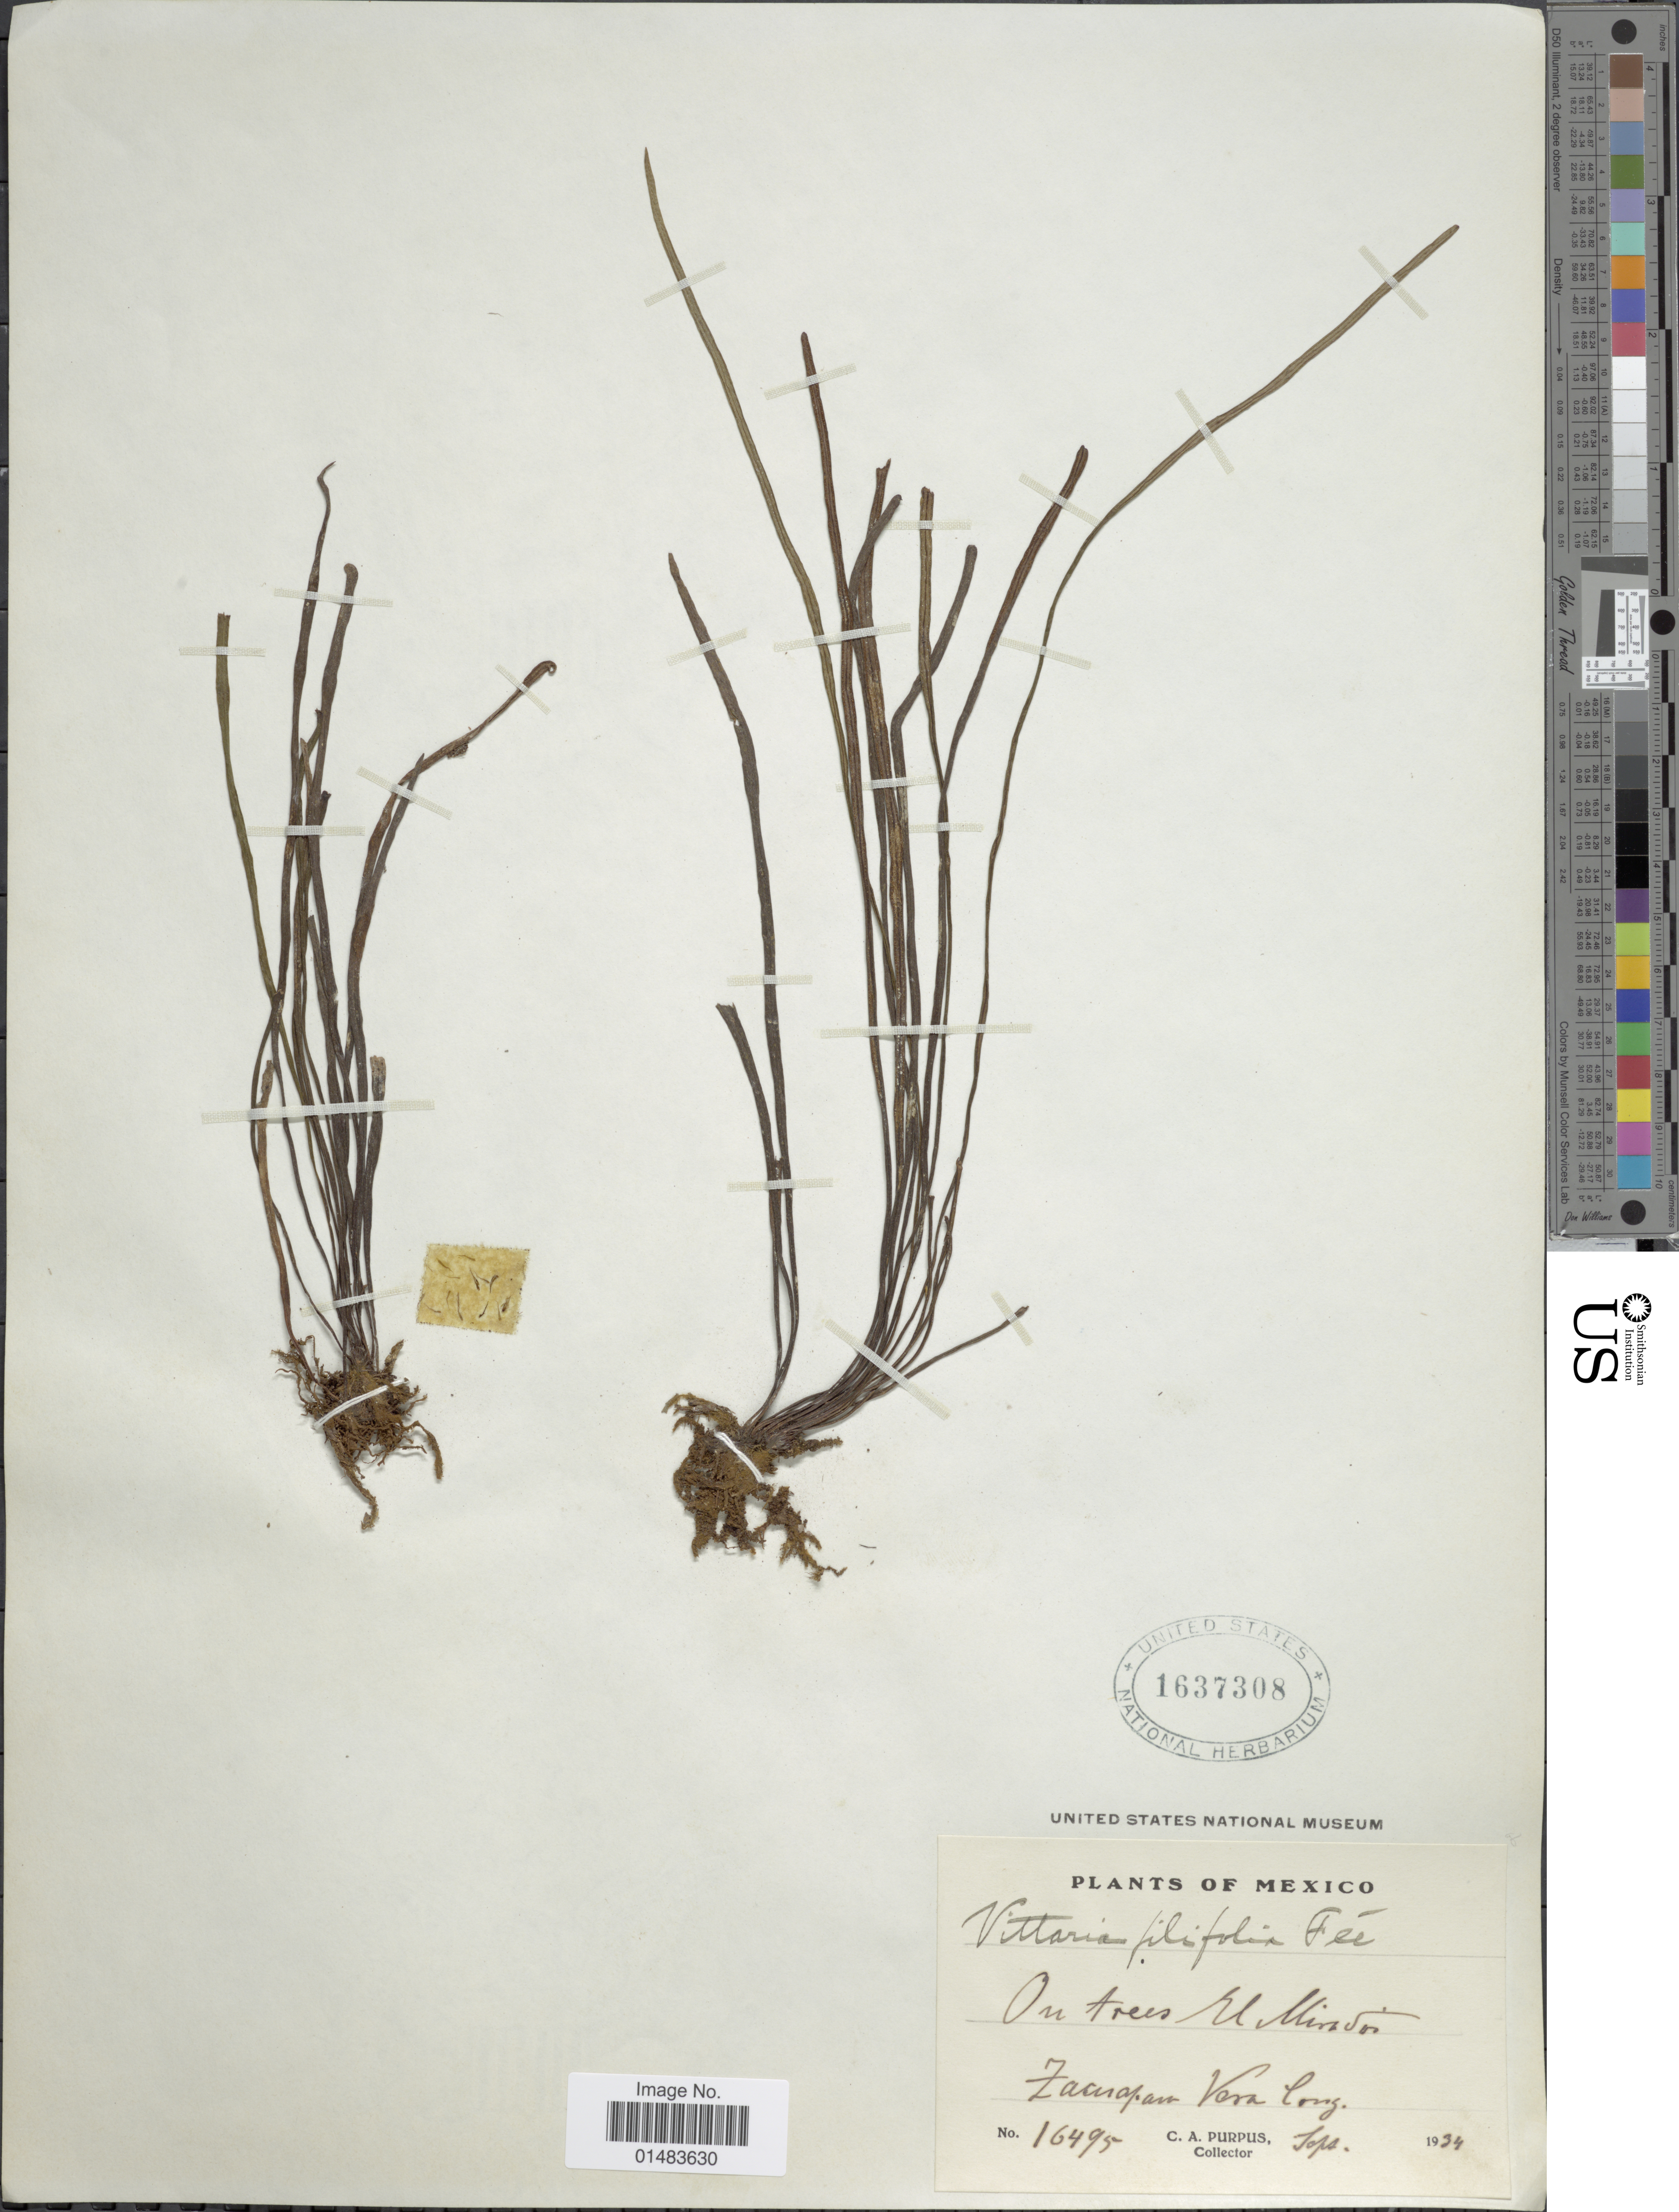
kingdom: Plantae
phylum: Tracheophyta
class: Polypodiopsida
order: Polypodiales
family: Pteridaceae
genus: Vittaria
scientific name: Vittaria graminifolia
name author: Kaulf.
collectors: C. A. Purpus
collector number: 16495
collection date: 1934-09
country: Mexico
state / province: México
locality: Mexico, On trees. El Mirador, Zacuapan, Vera Cruz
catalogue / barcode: US 1637308